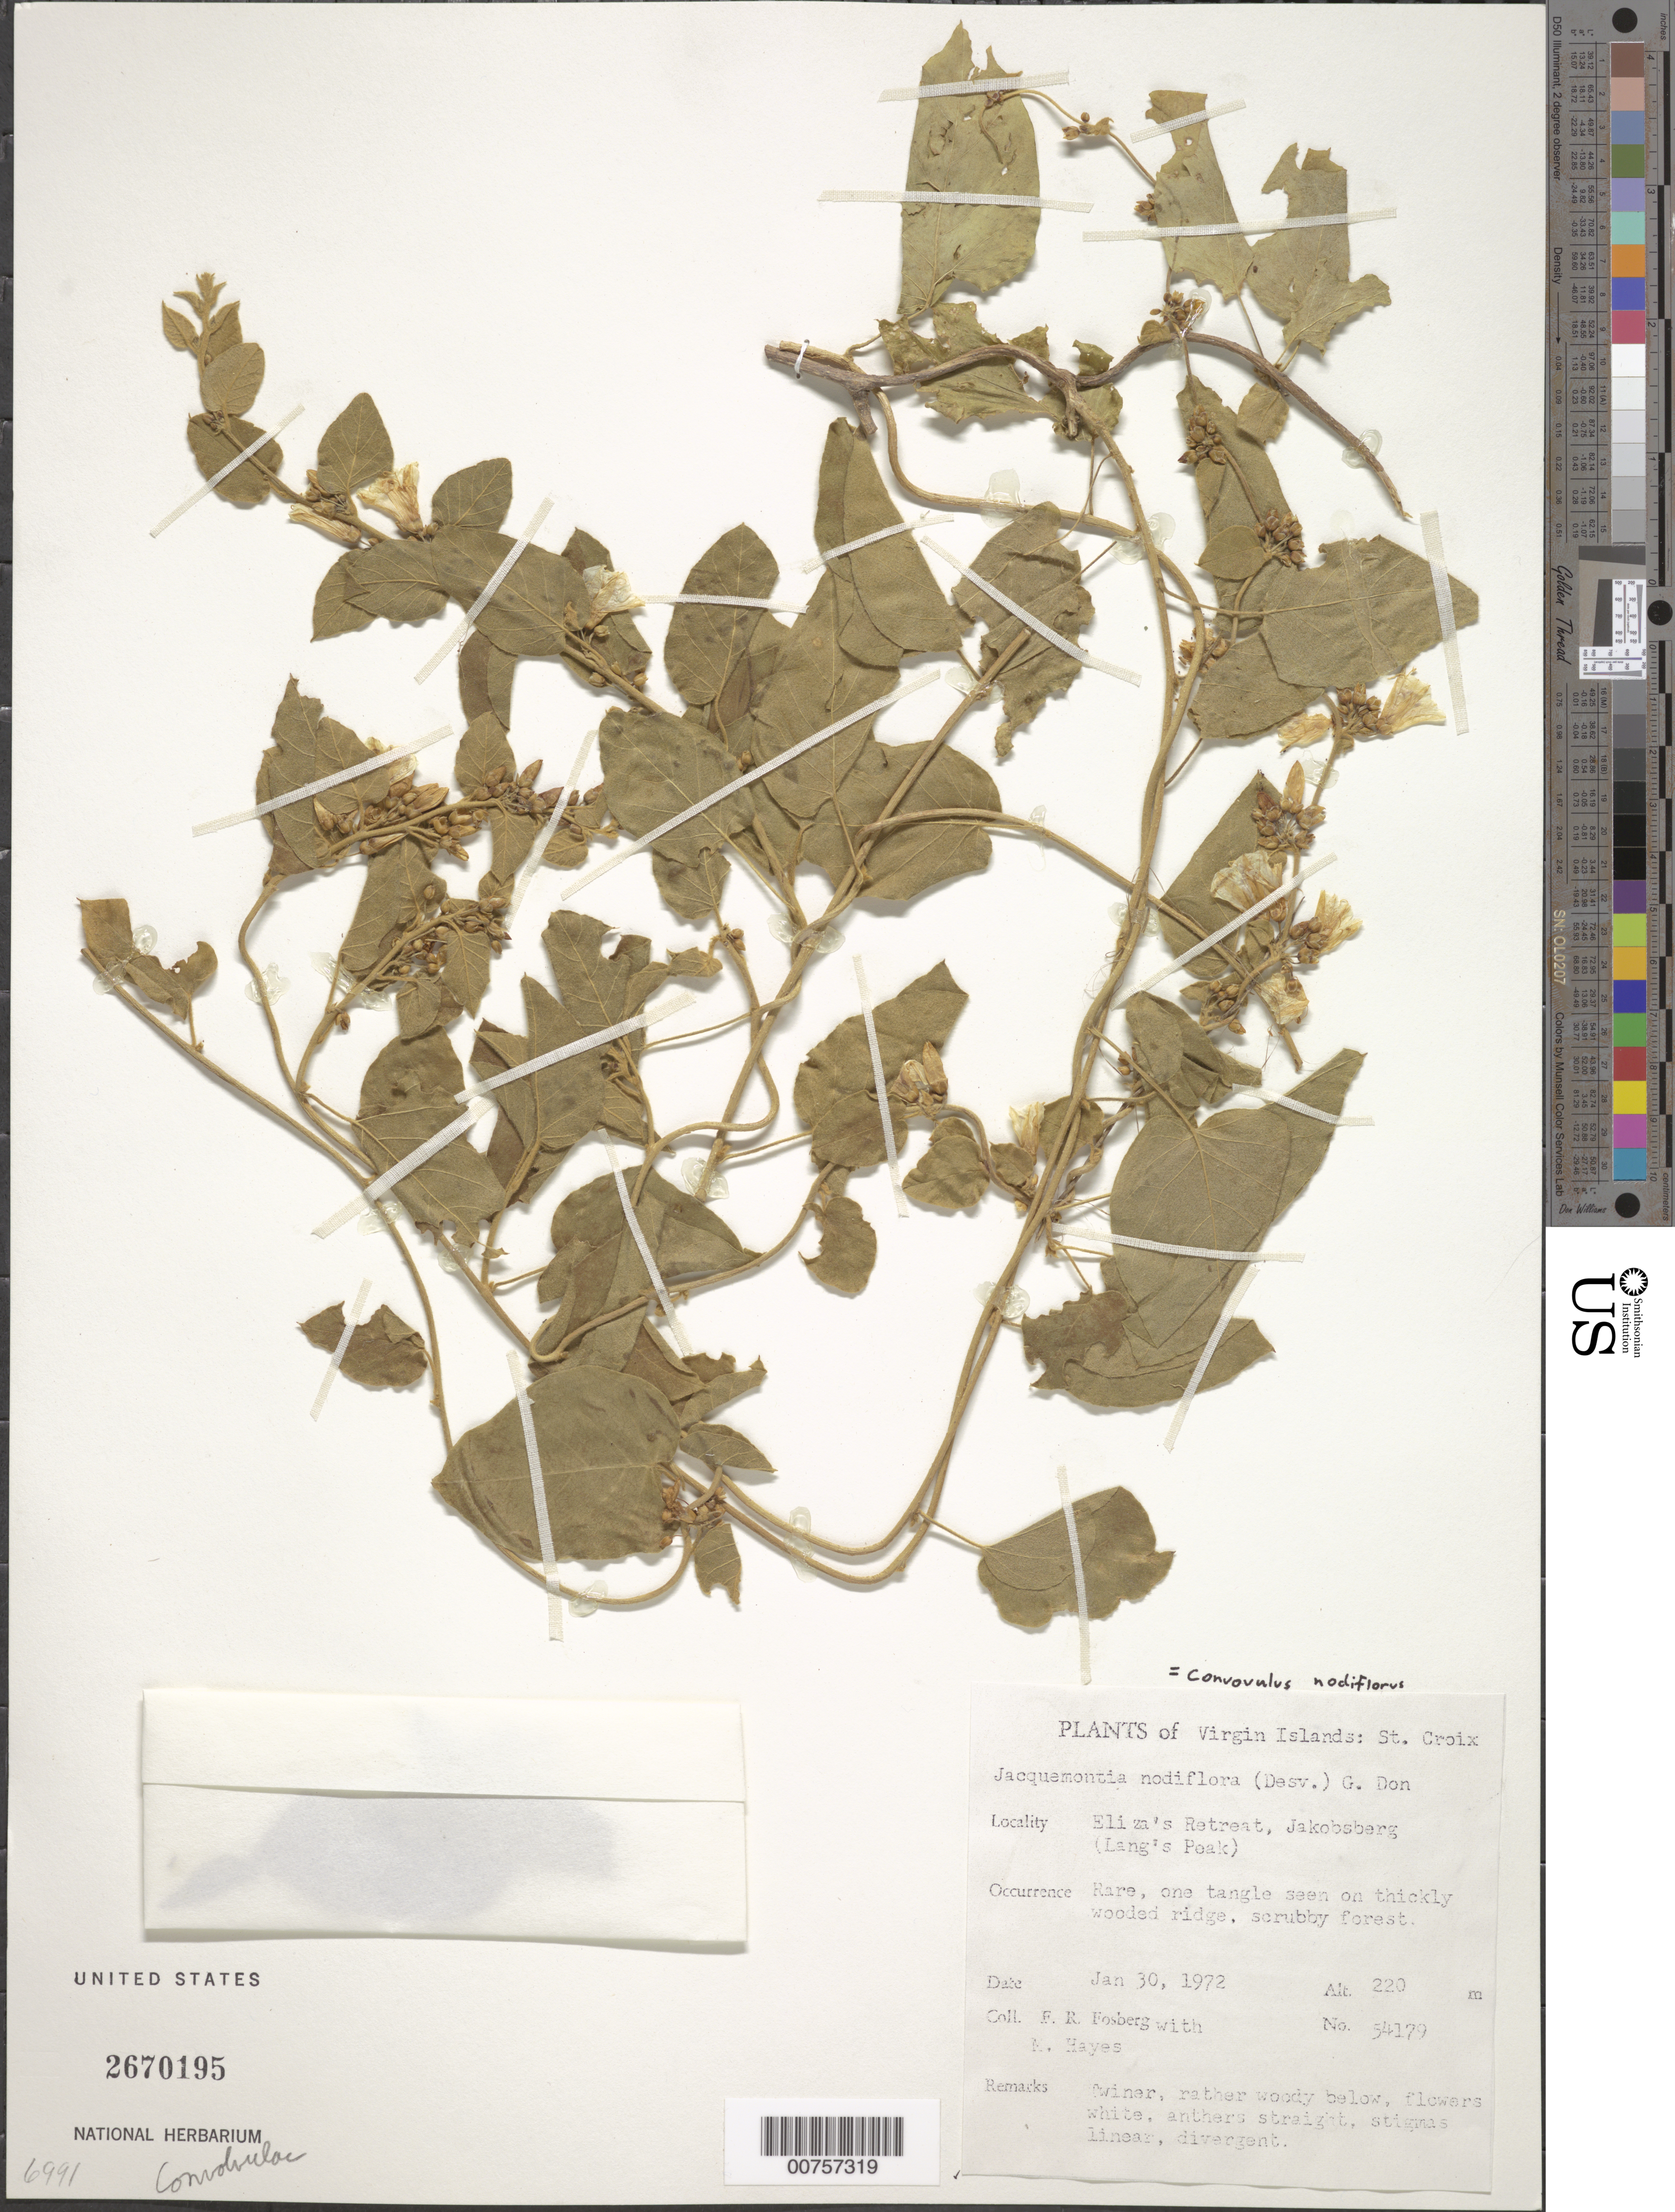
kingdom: Plantae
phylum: Tracheophyta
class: Magnoliopsida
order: Solanales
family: Convolvulaceae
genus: Convolvulus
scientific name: Convolvulus nodiflorus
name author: Desr.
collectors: F. R. Fosberg & M. Hayes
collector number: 54179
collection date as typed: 30 Jan 1972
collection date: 1972-01-30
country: U.S. Virgin Islands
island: St. Croix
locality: Eliza's Retreat, Jakobsberg (Lang's Peak)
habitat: One tangle seen on thickly wooded ridge, scrubby forest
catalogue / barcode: US 2670195